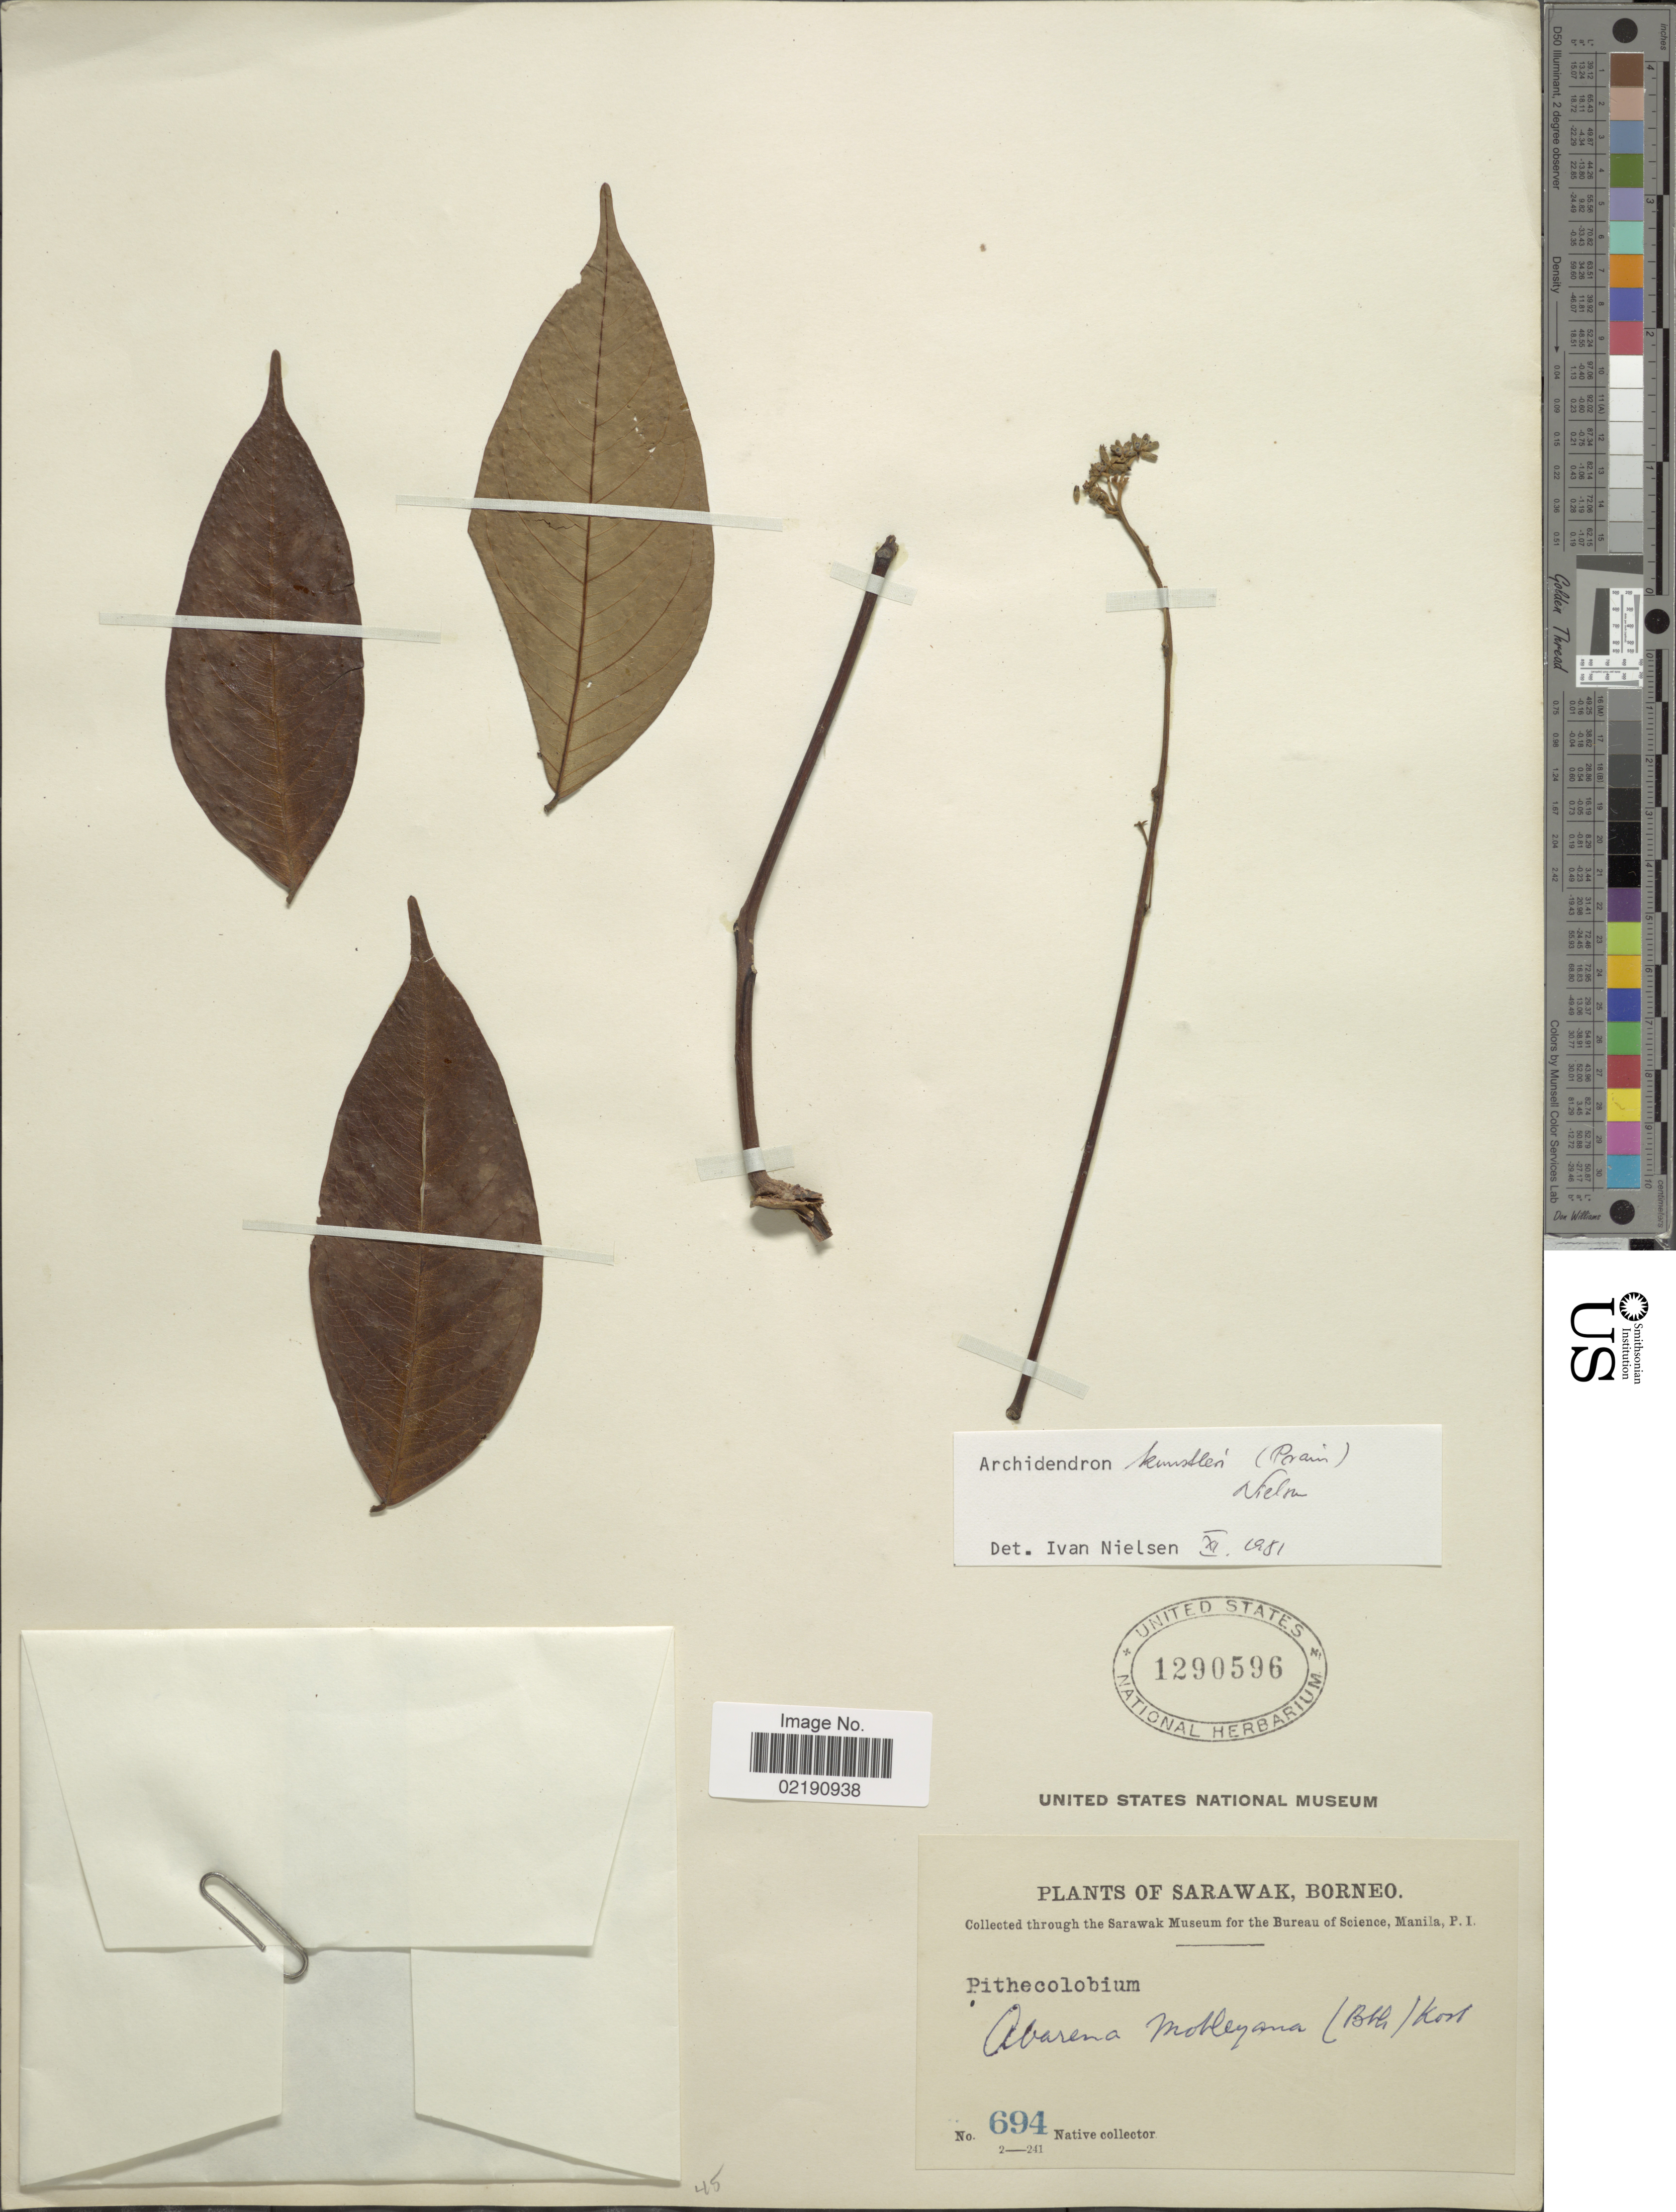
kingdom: Plantae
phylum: Tracheophyta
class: Magnoliopsida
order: Fabales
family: Fabaceae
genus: Archidendron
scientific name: Archidendron kunstleri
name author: (Prain) I.C. Nielsen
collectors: Native collector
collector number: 694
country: Malaysia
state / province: Sarawak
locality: Borneo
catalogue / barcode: US 1290596